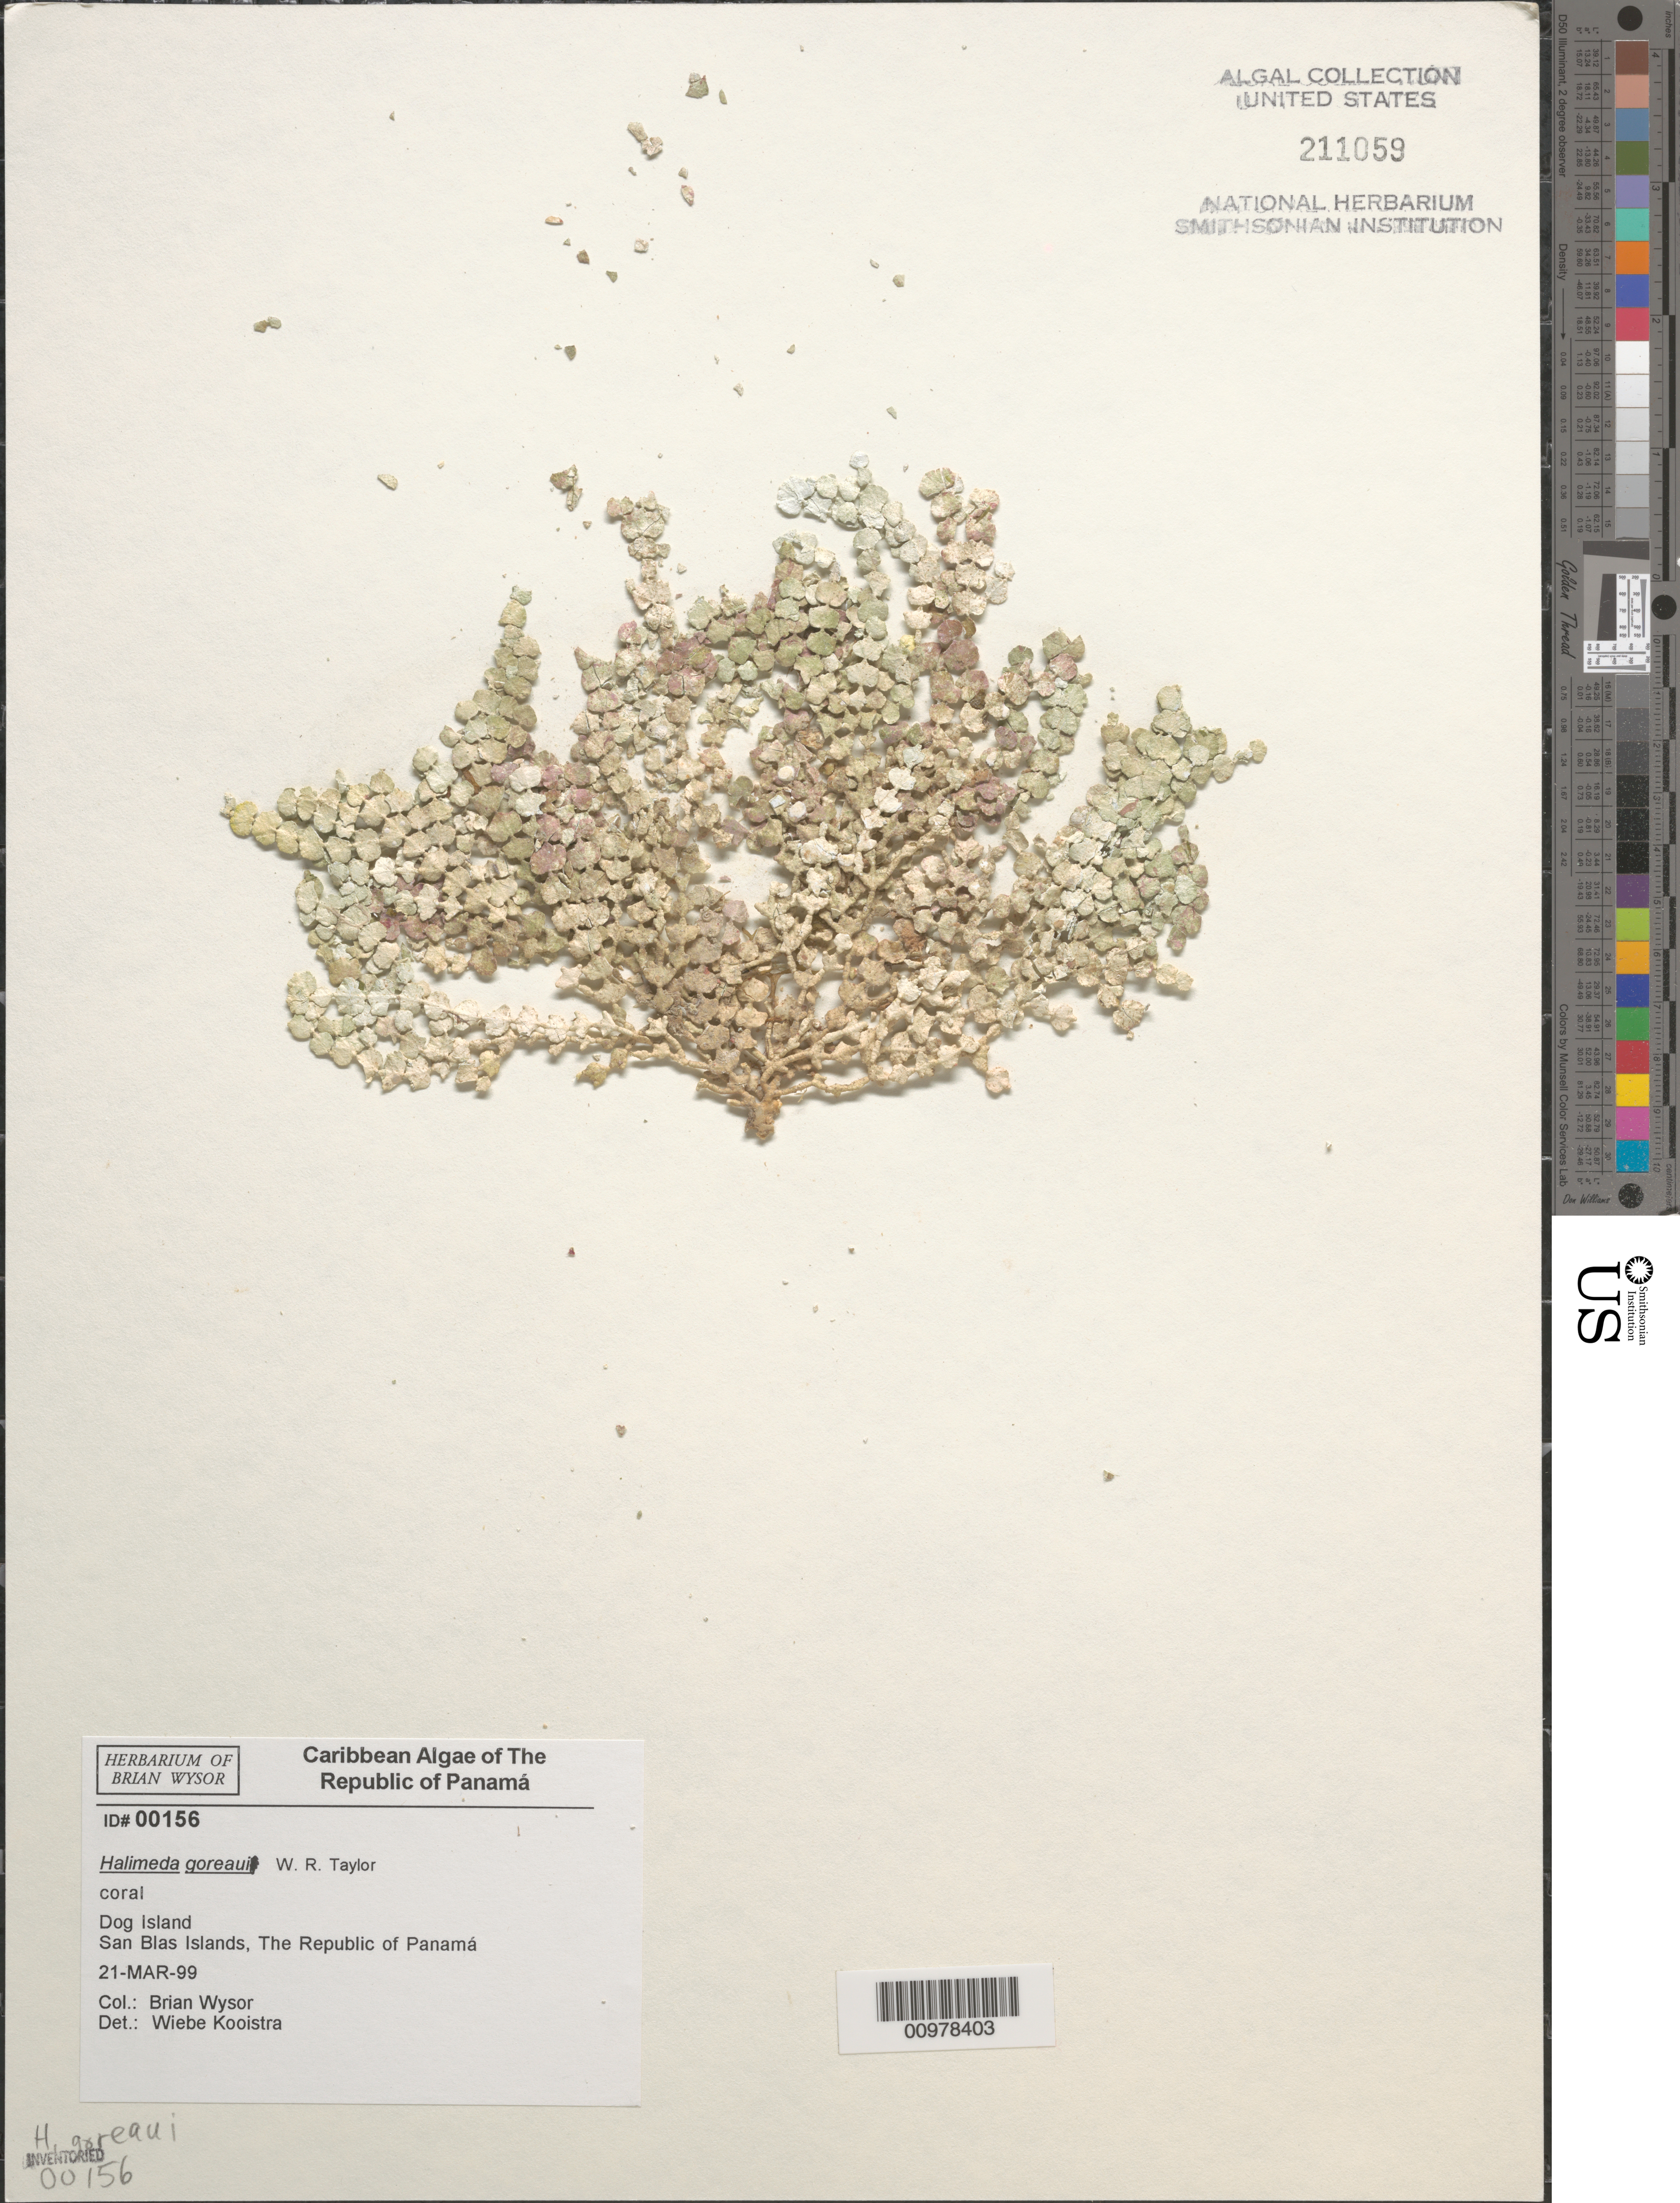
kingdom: Plantae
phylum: Chlorophyta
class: Ulvophyceae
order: Bryopsidales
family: Halimedaceae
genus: Halimeda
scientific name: Halimeda goreaui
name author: W.R. Taylor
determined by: Kooistra, Wiebe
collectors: B. Wysor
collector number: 00156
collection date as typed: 21 Mar 1999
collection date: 1999-03-21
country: Panama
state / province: Kuna Yala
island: Dog Island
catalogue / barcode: US 211059